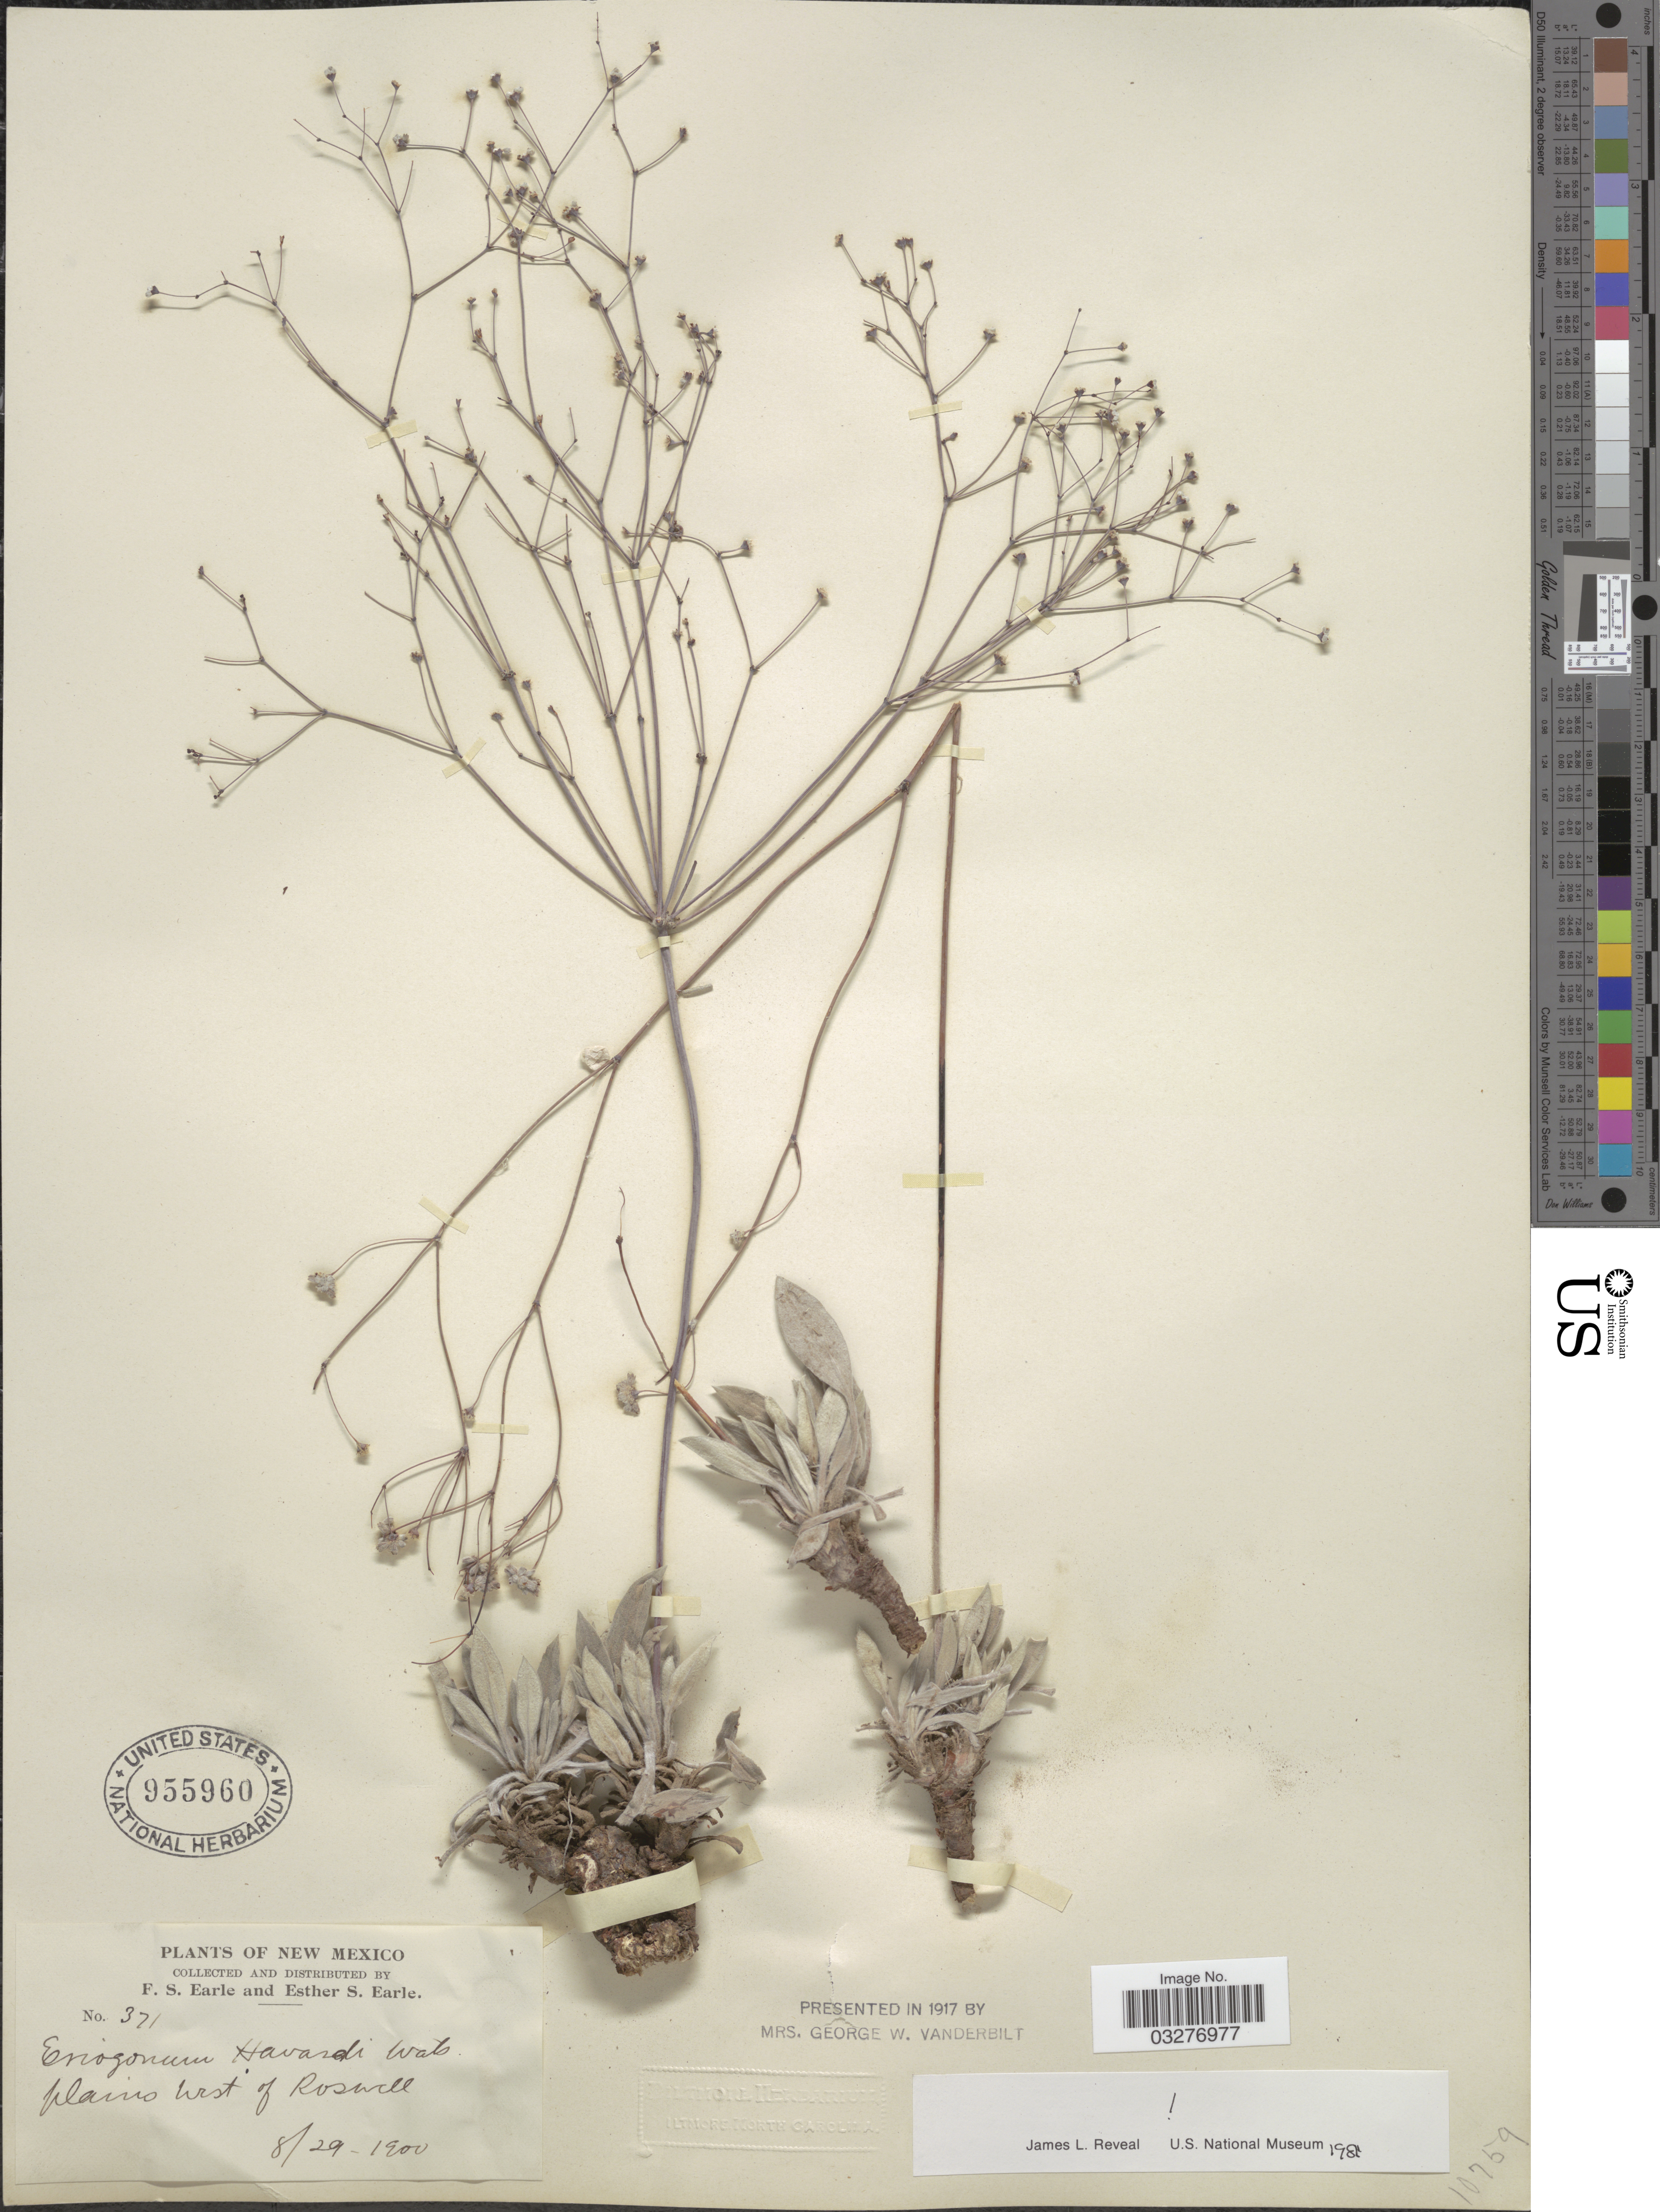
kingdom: Plantae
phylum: Tracheophyta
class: Magnoliopsida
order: Caryophyllales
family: Polygonaceae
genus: Eriogonum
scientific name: Eriogonum havardii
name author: S. Watson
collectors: F. S. Earle & E. S. Earle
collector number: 371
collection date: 1900-08-29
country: United States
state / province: New Mexico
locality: Plains west of Roswell.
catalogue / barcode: US 955960